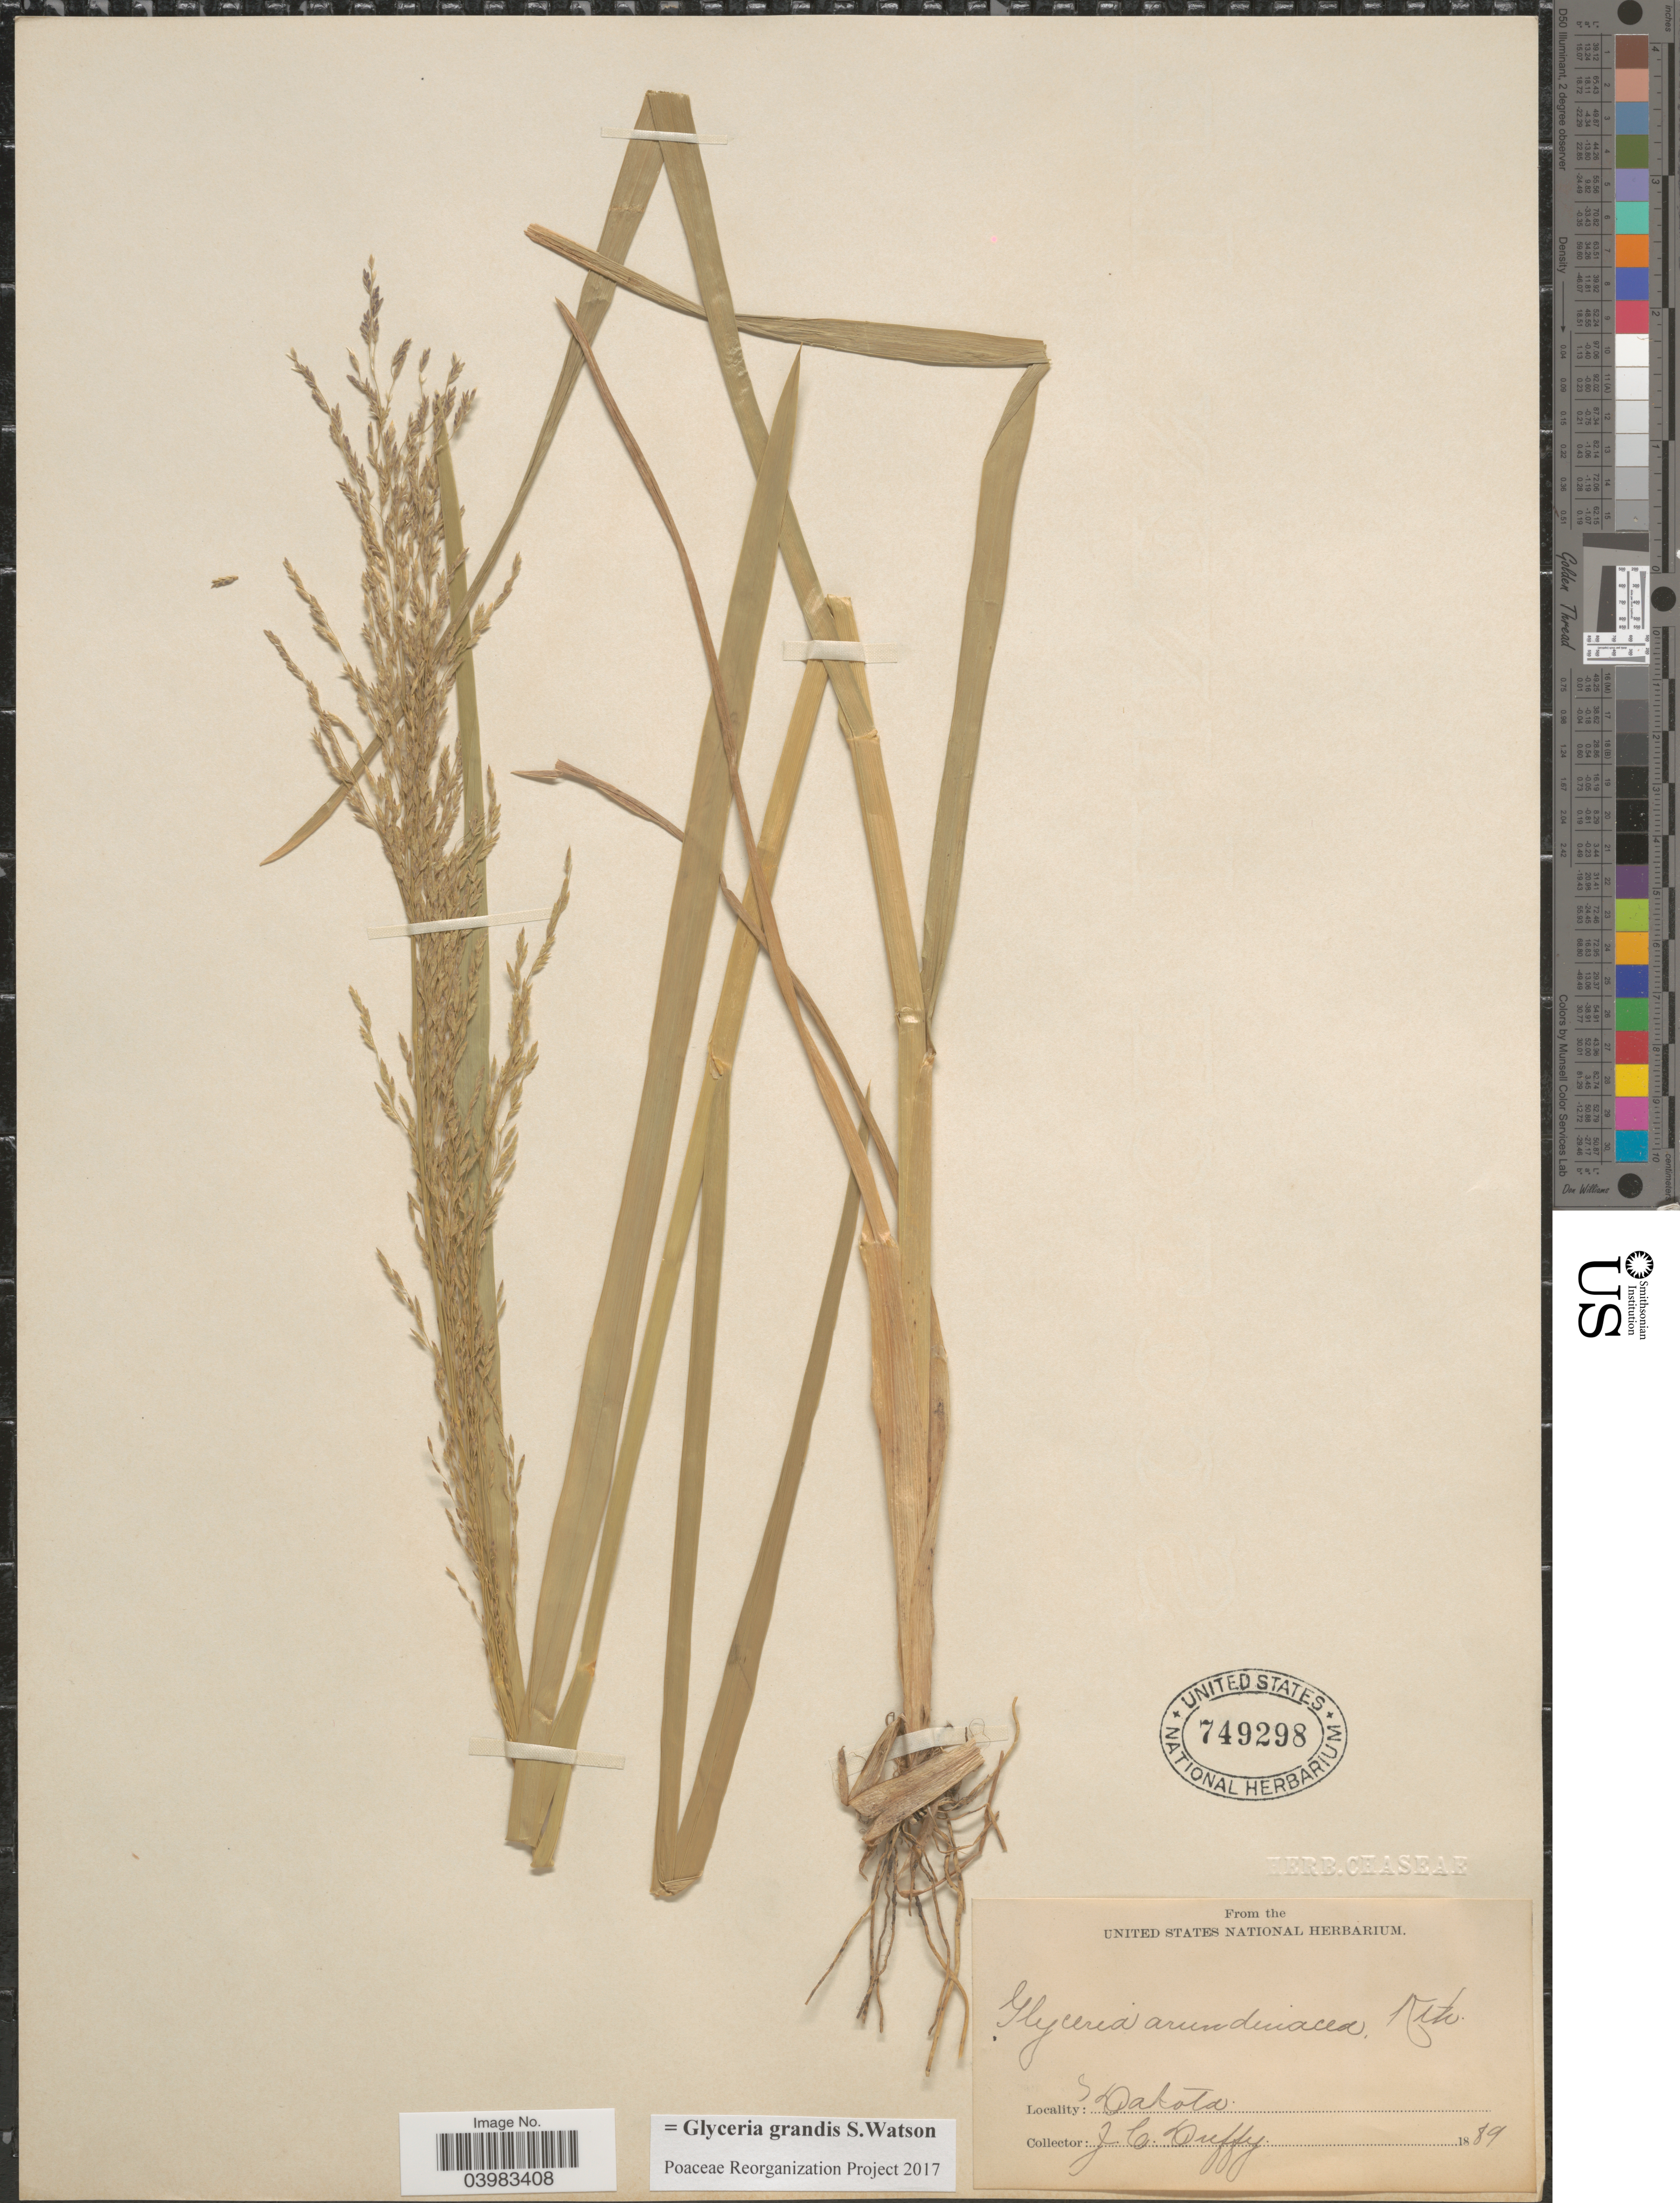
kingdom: Plantae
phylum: Tracheophyta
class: Liliopsida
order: Poales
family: Poaceae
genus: Glyceria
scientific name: Glyceria grandis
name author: S. Watson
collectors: J. Duffy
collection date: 1889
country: United States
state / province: South Dakota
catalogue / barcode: US 749298